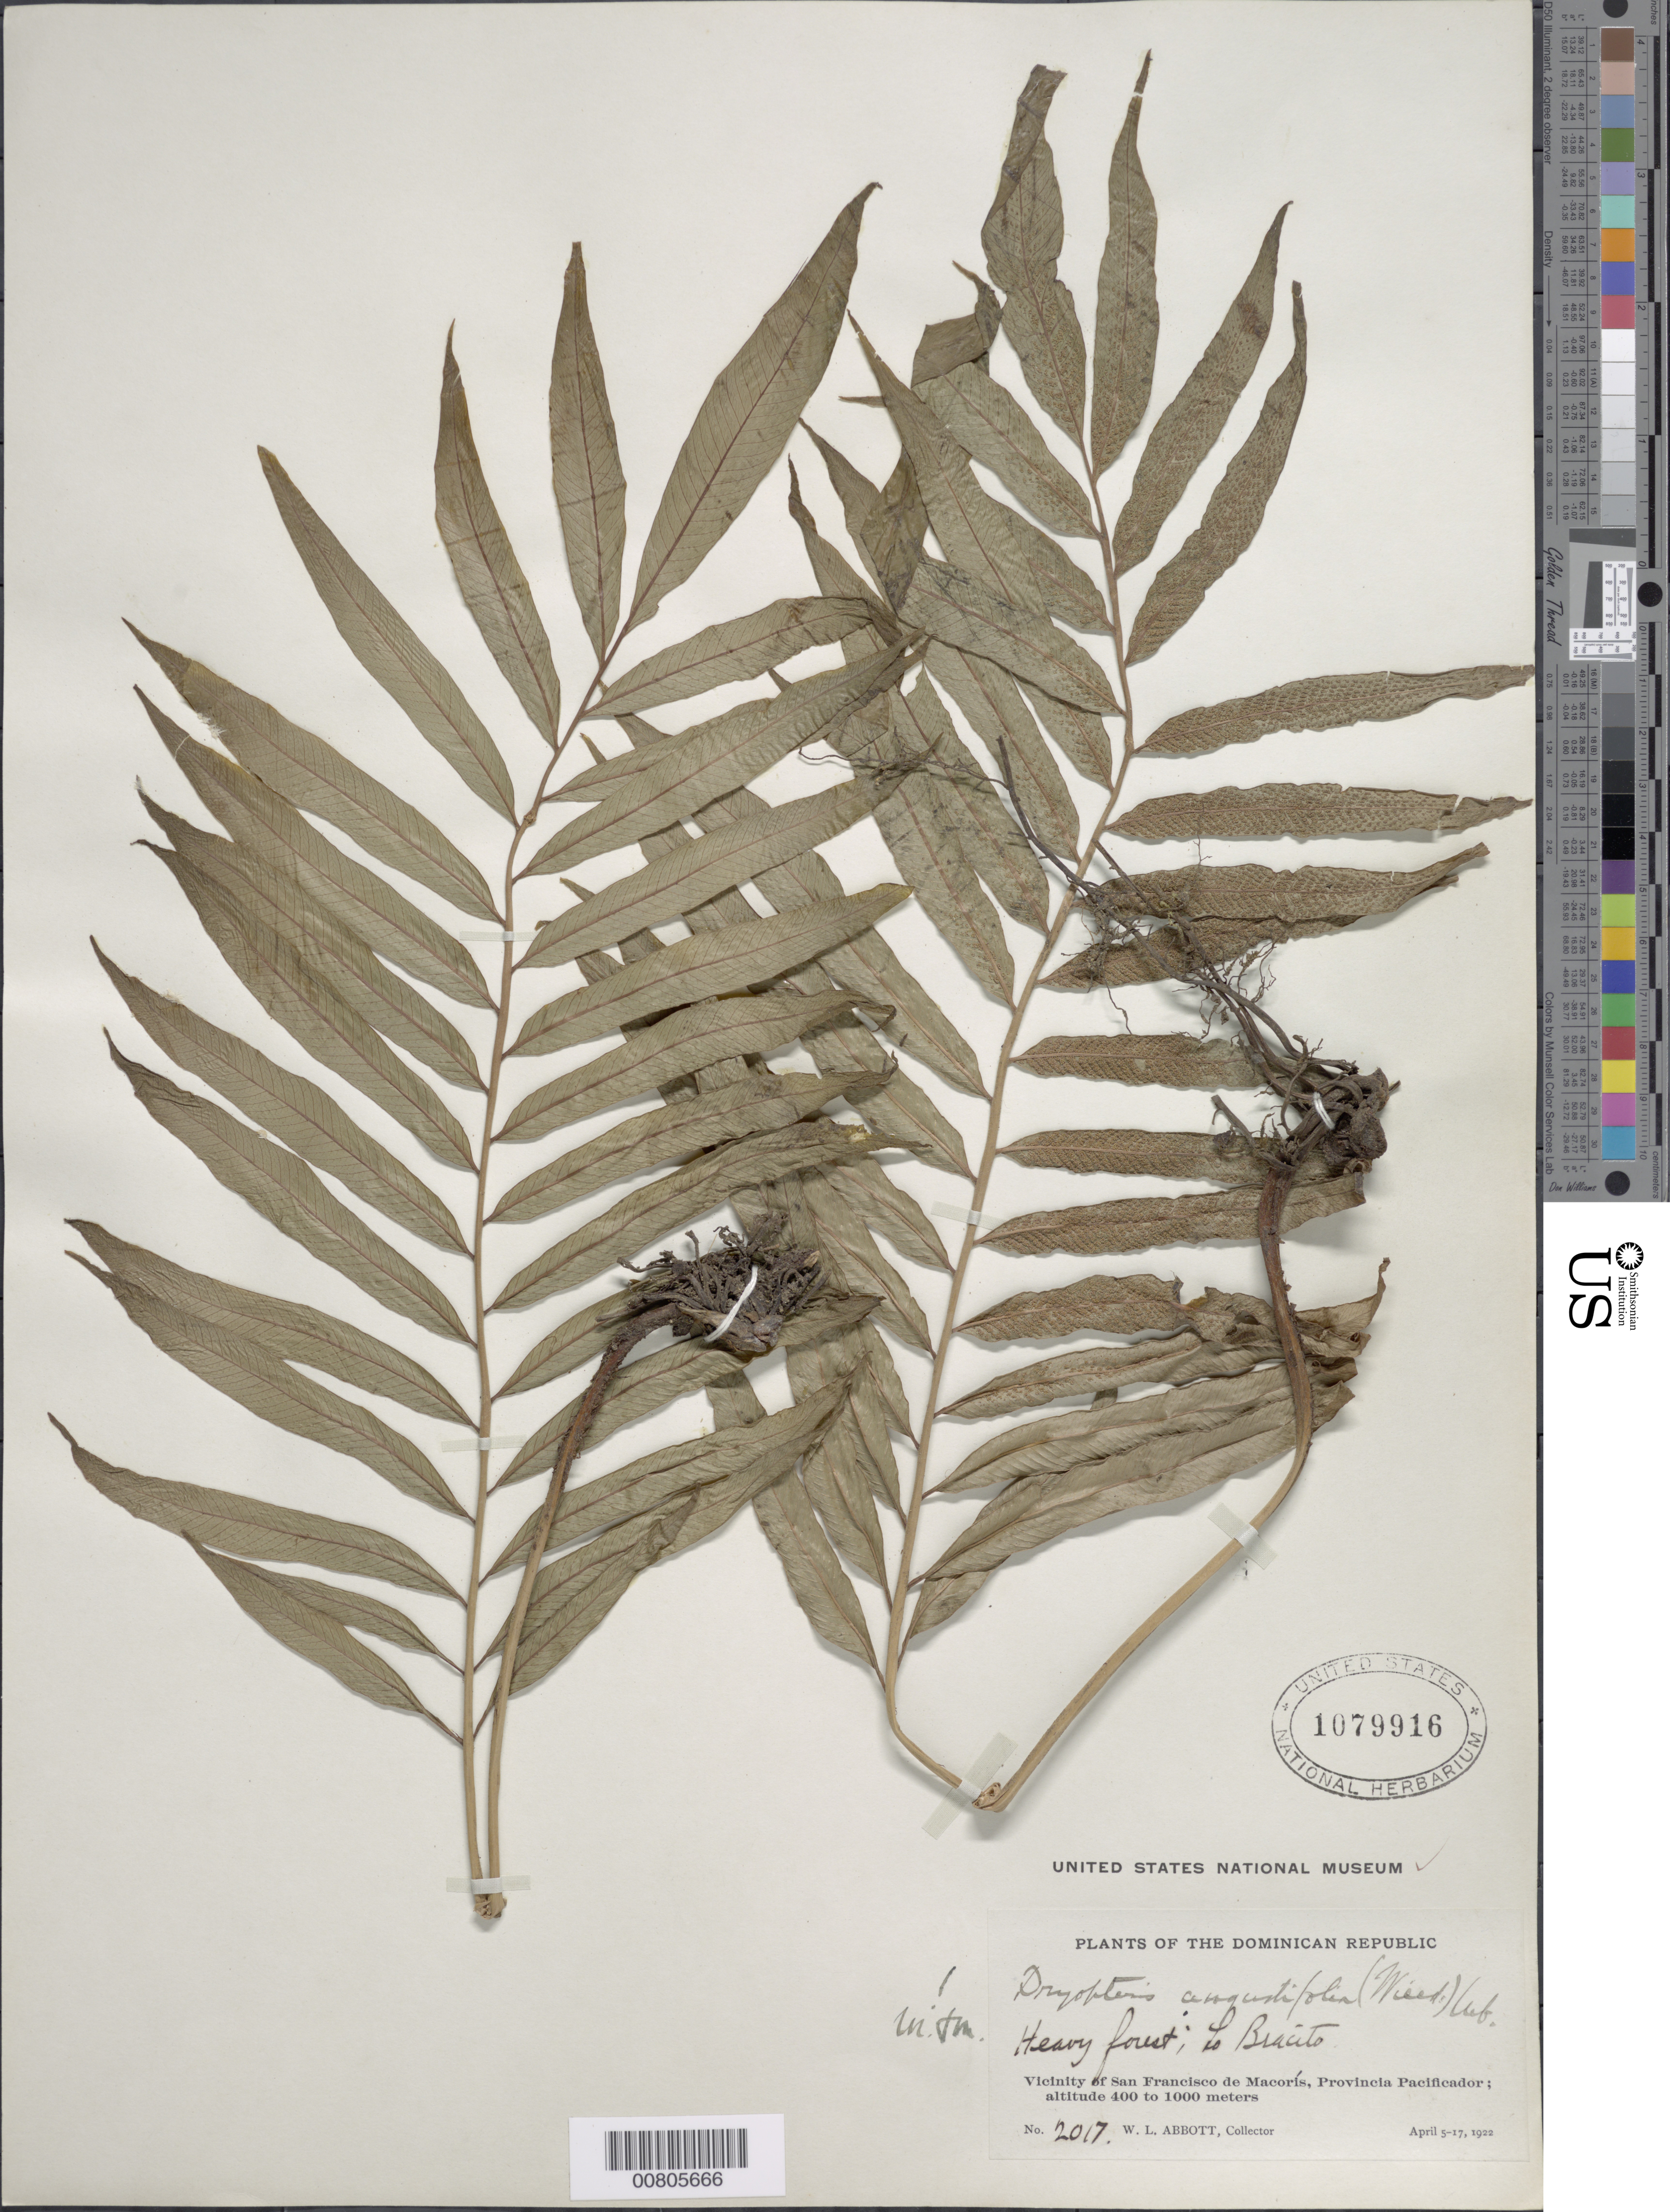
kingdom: Plantae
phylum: Tracheophyta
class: Polypodiopsida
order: Polypodiales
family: Thelypteridaceae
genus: Meniscium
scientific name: Meniscium angustifolium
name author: Willd.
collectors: W. L. Abbott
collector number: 2017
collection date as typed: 05 Apr 1922 to 17 Apr 1922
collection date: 1922-04-05/1922-04-17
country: Dominican Republic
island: Hispaniola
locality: Prov. Pacificador, San Francisco de Macorís vicinity,La Bracito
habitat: Heavy forest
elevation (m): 400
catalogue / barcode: US 1079916